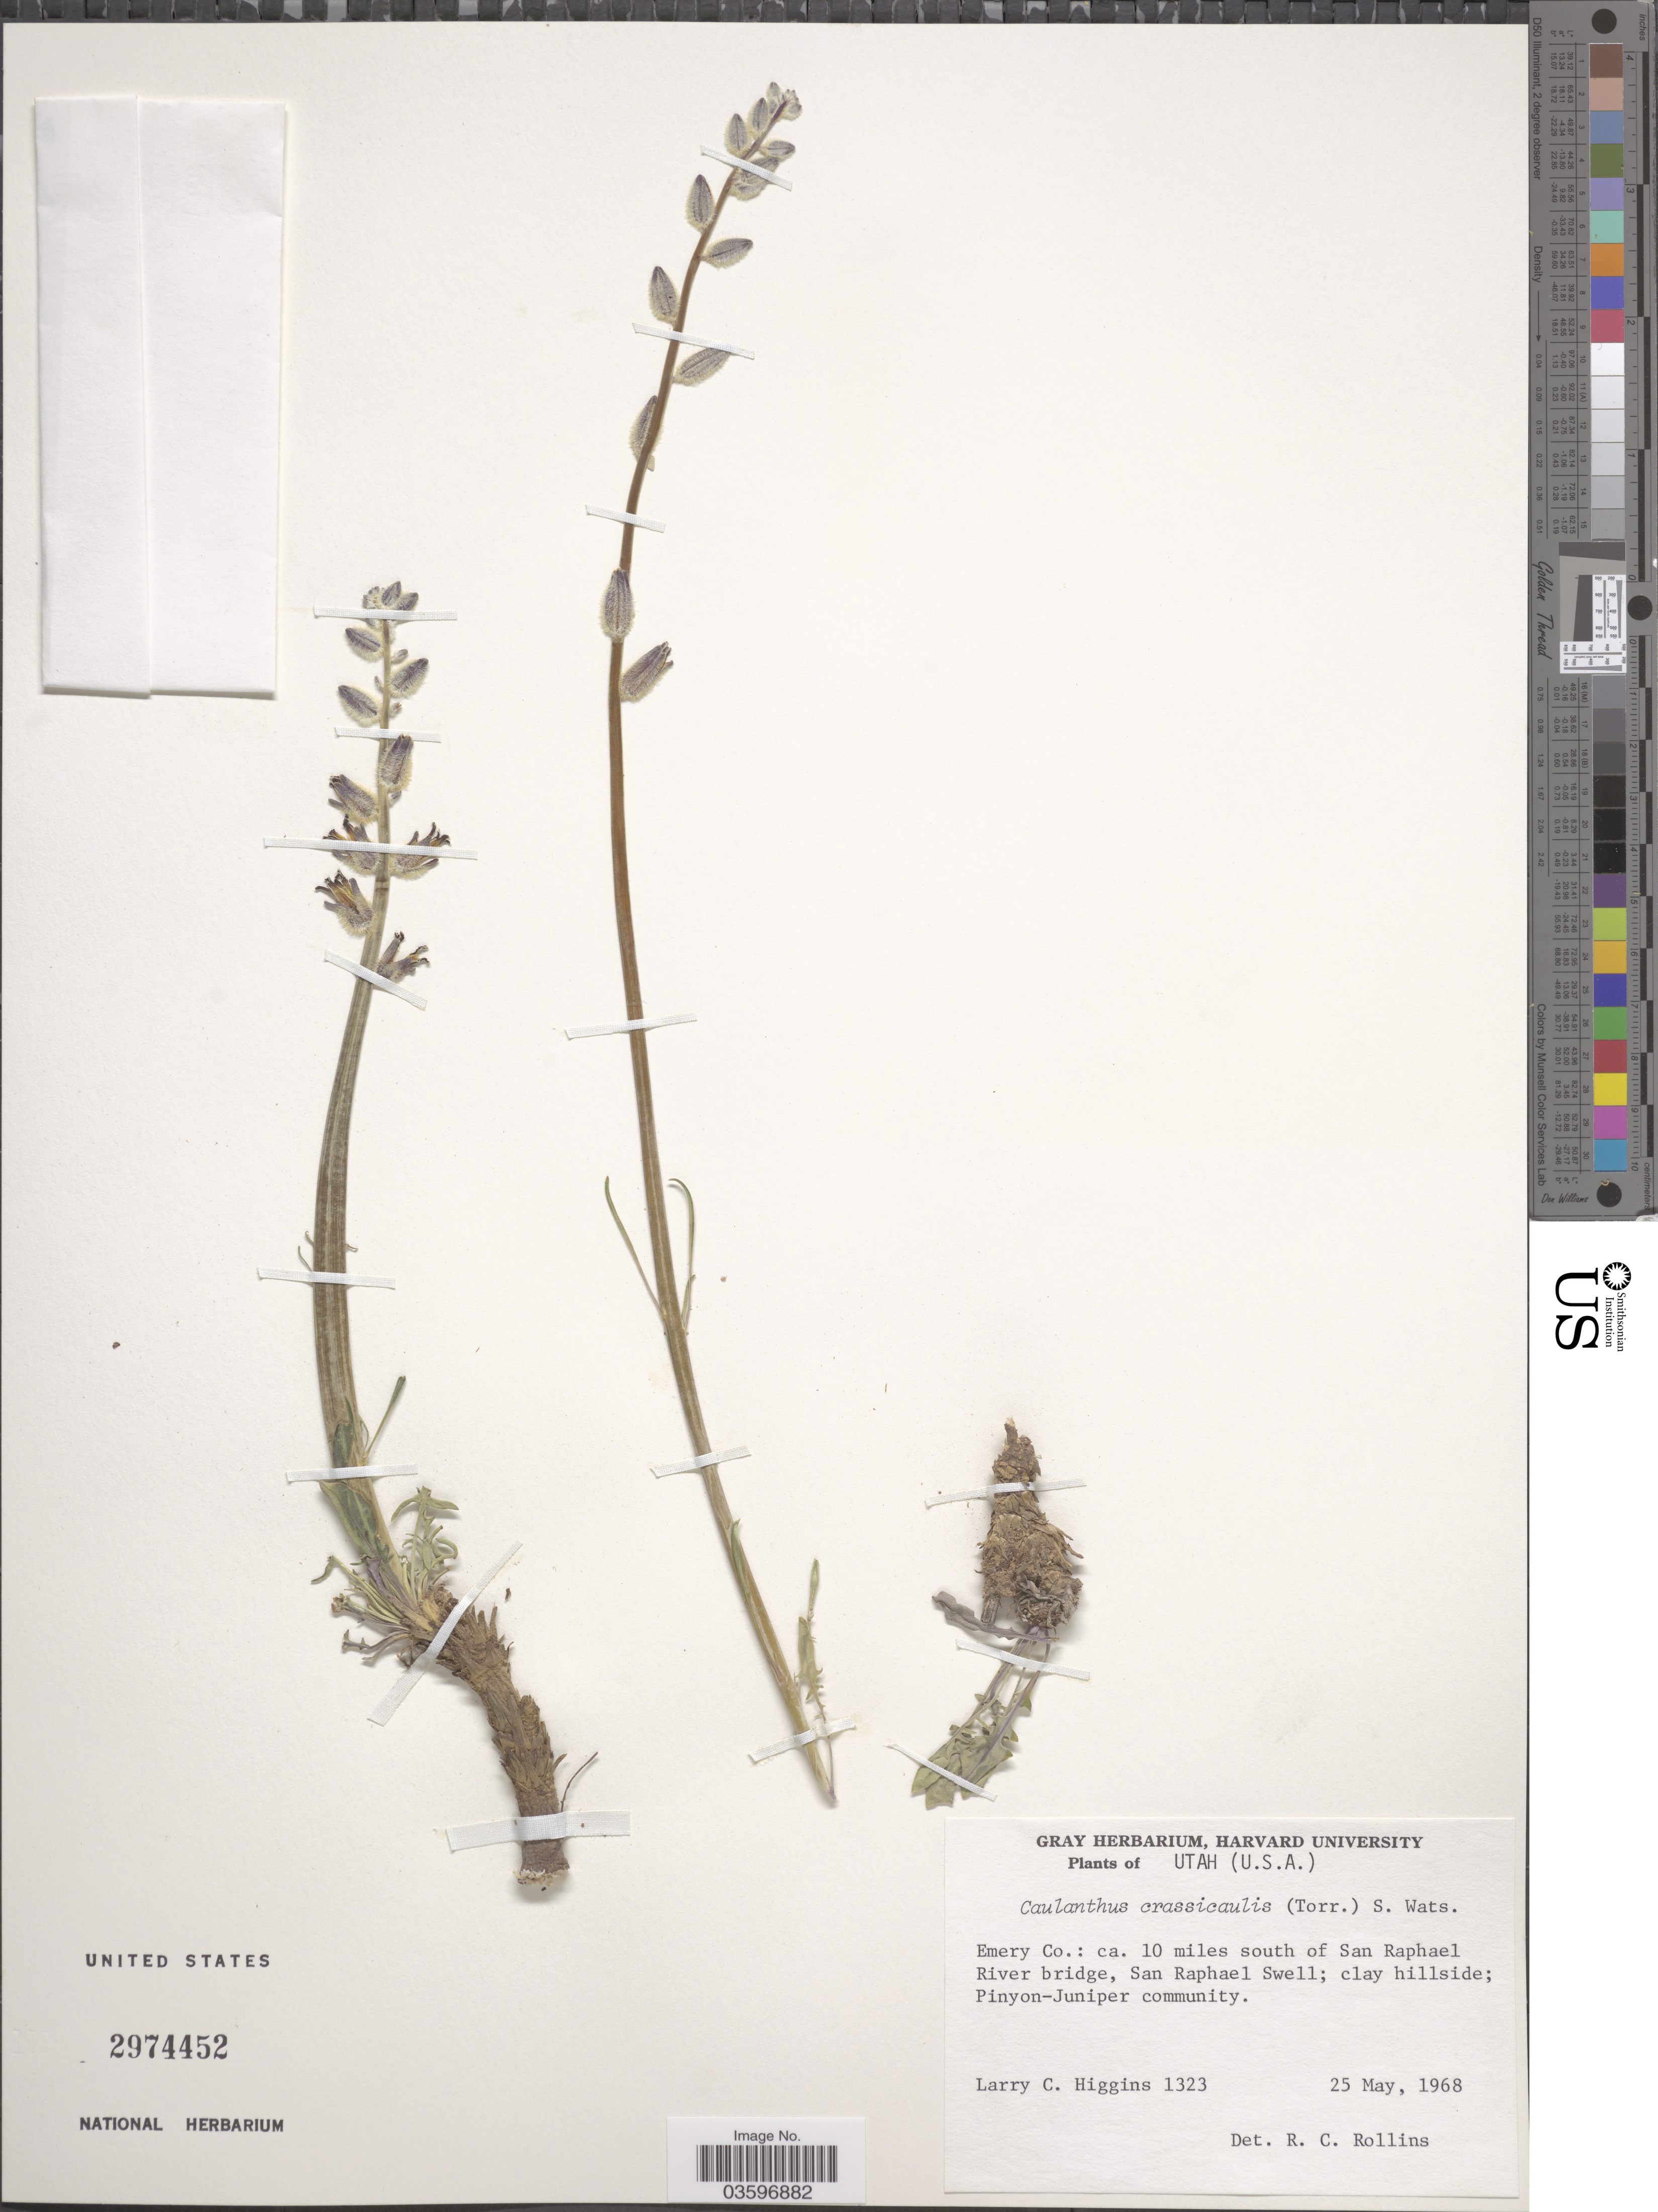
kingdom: Plantae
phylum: Tracheophyta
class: Magnoliopsida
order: Brassicales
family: Brassicaceae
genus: Caulanthus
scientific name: Caulanthus crassicaulis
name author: S. Watson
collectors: L. Higgins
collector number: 1323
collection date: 1968-05-25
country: United States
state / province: Utah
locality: Emery Co.: ca. 10 miles south of San Raphael River bridge, San Raphael Swell.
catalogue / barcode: US 2974452